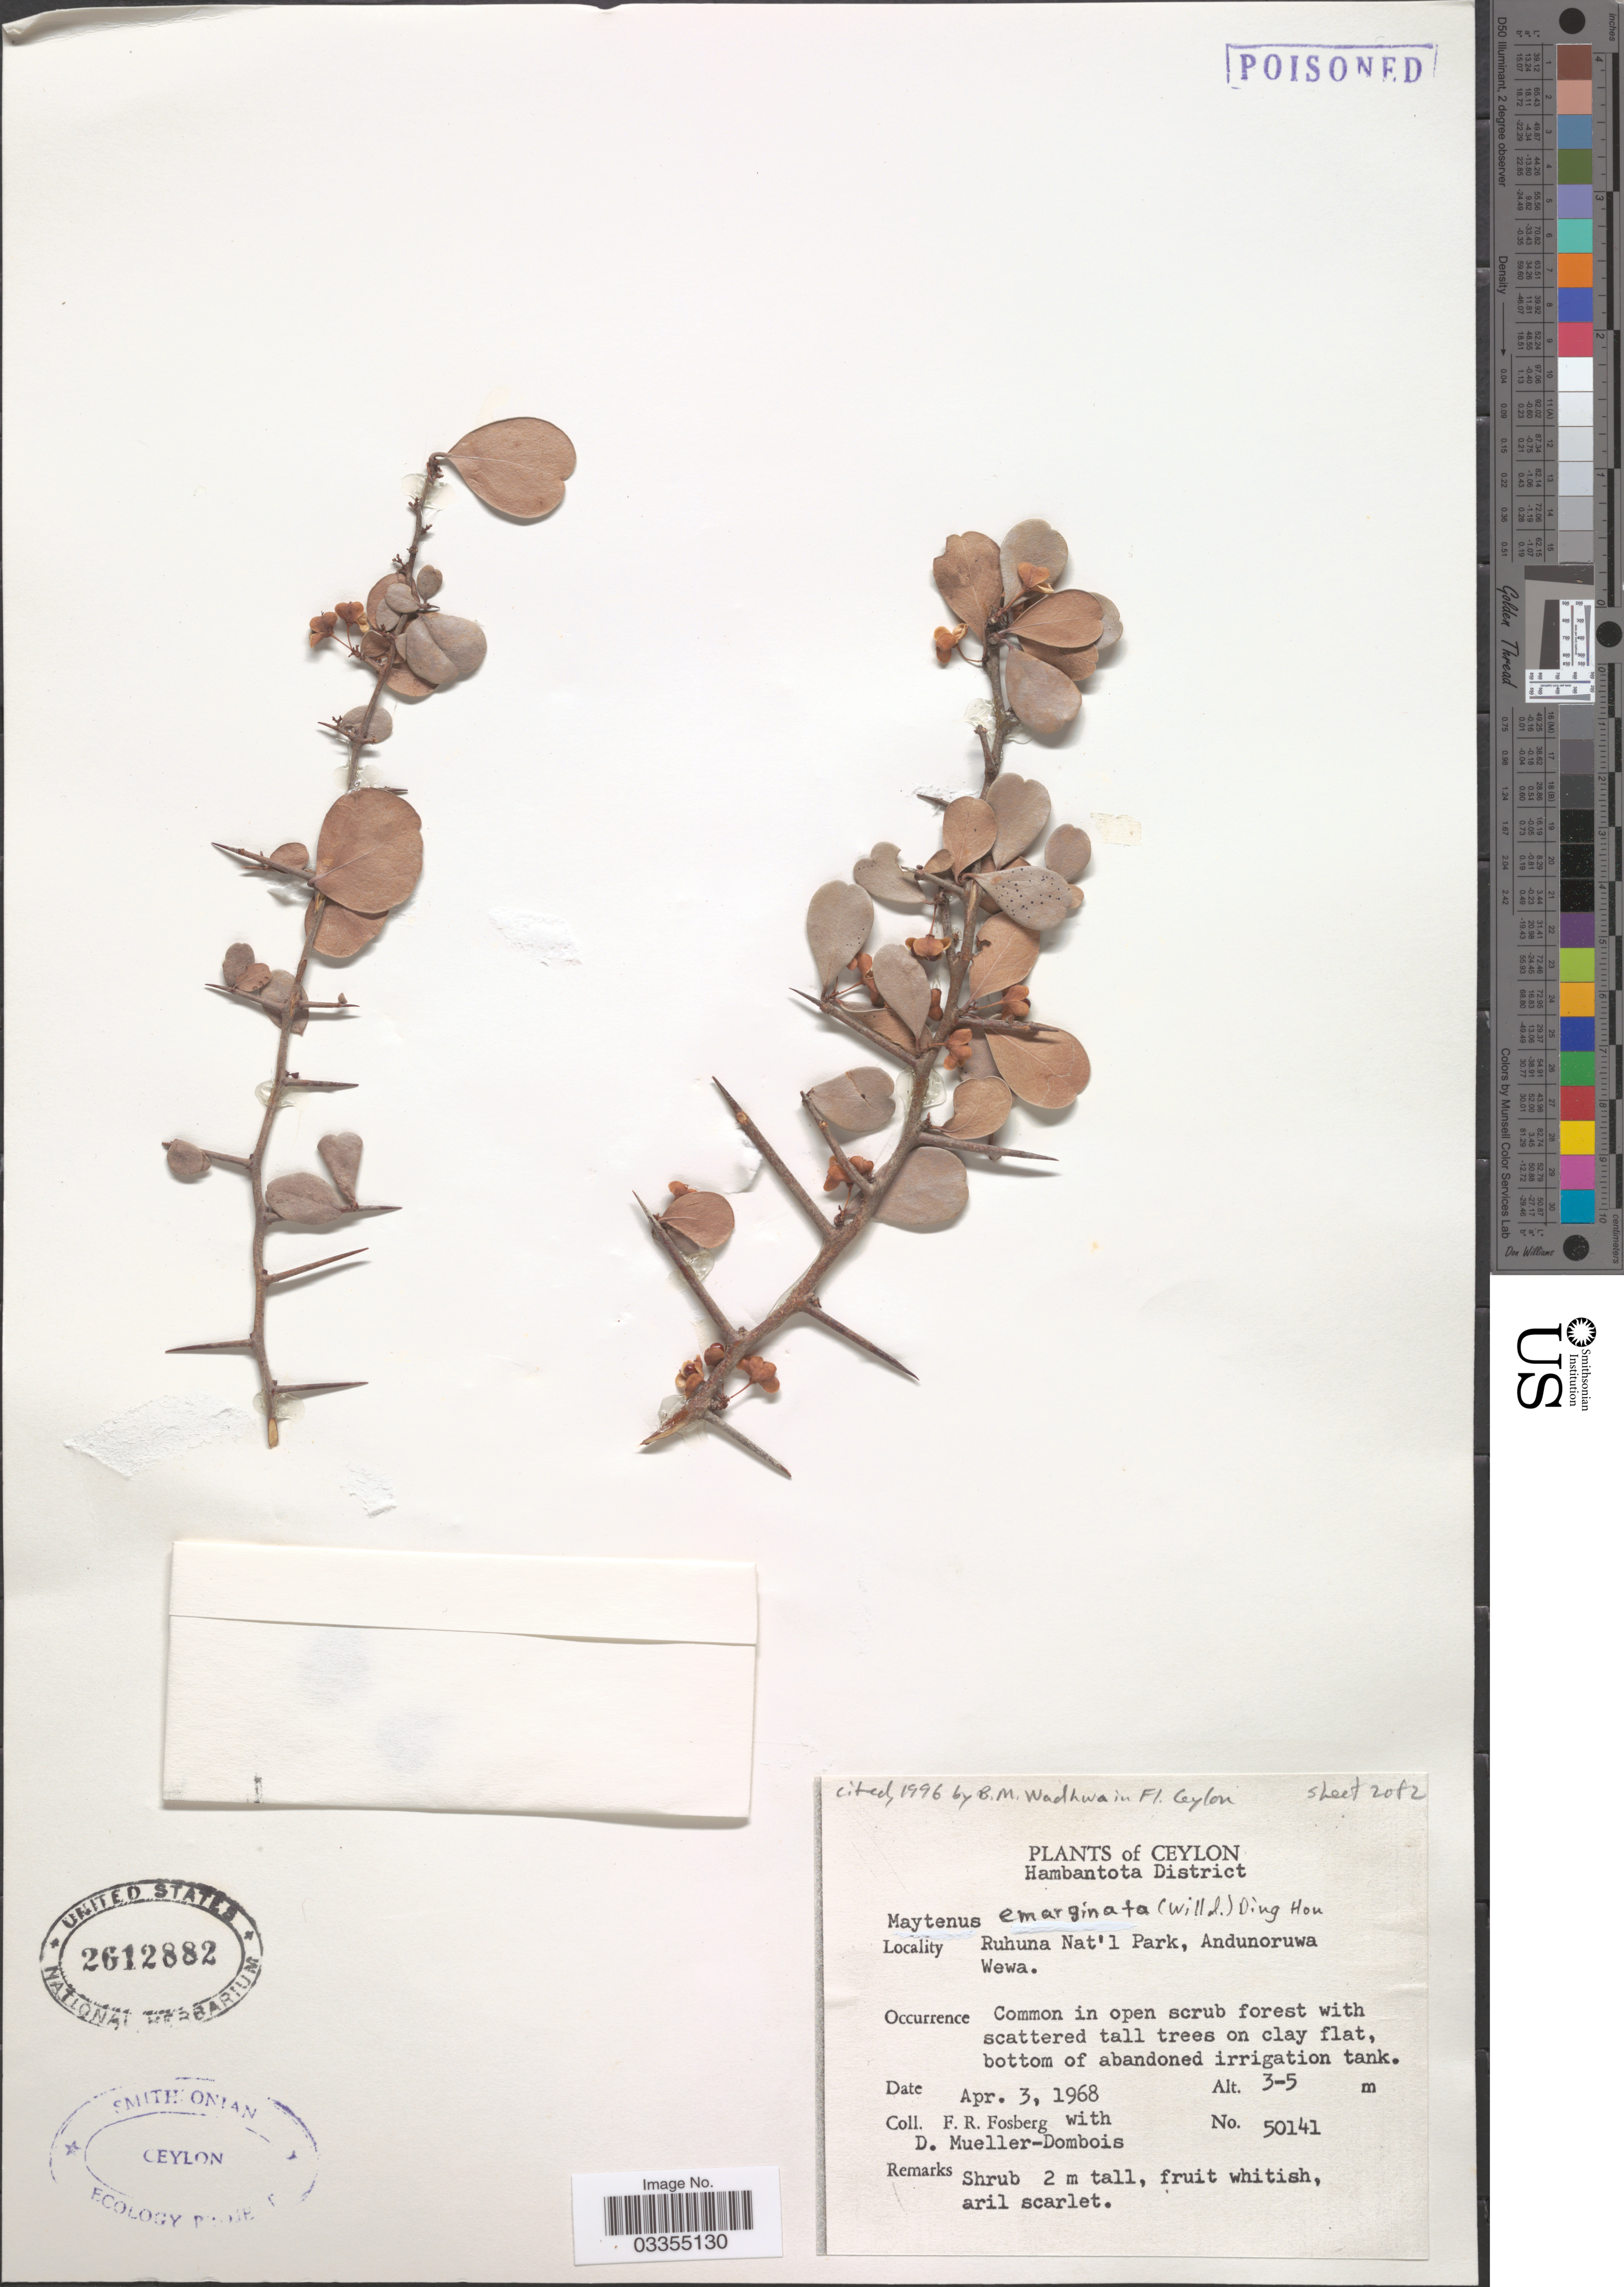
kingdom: Plantae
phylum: Tracheophyta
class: Magnoliopsida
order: Celastrales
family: Celastraceae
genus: Gymnosporia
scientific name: Gymnosporia emarginata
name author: (Willd.) Thwaites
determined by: Strong, Mark T., (BOT), Smithsonian Institution - National Museum of Natural History (UNITED STATES)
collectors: F. R. Fosberg & D. Meuller-Dombois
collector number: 50141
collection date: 1968-04-03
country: Sri Lanka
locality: Ceylon. Hambantota District. Ruhuna Nat'l Park, Andunoruwa Wewa.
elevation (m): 3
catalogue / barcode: US 2612882